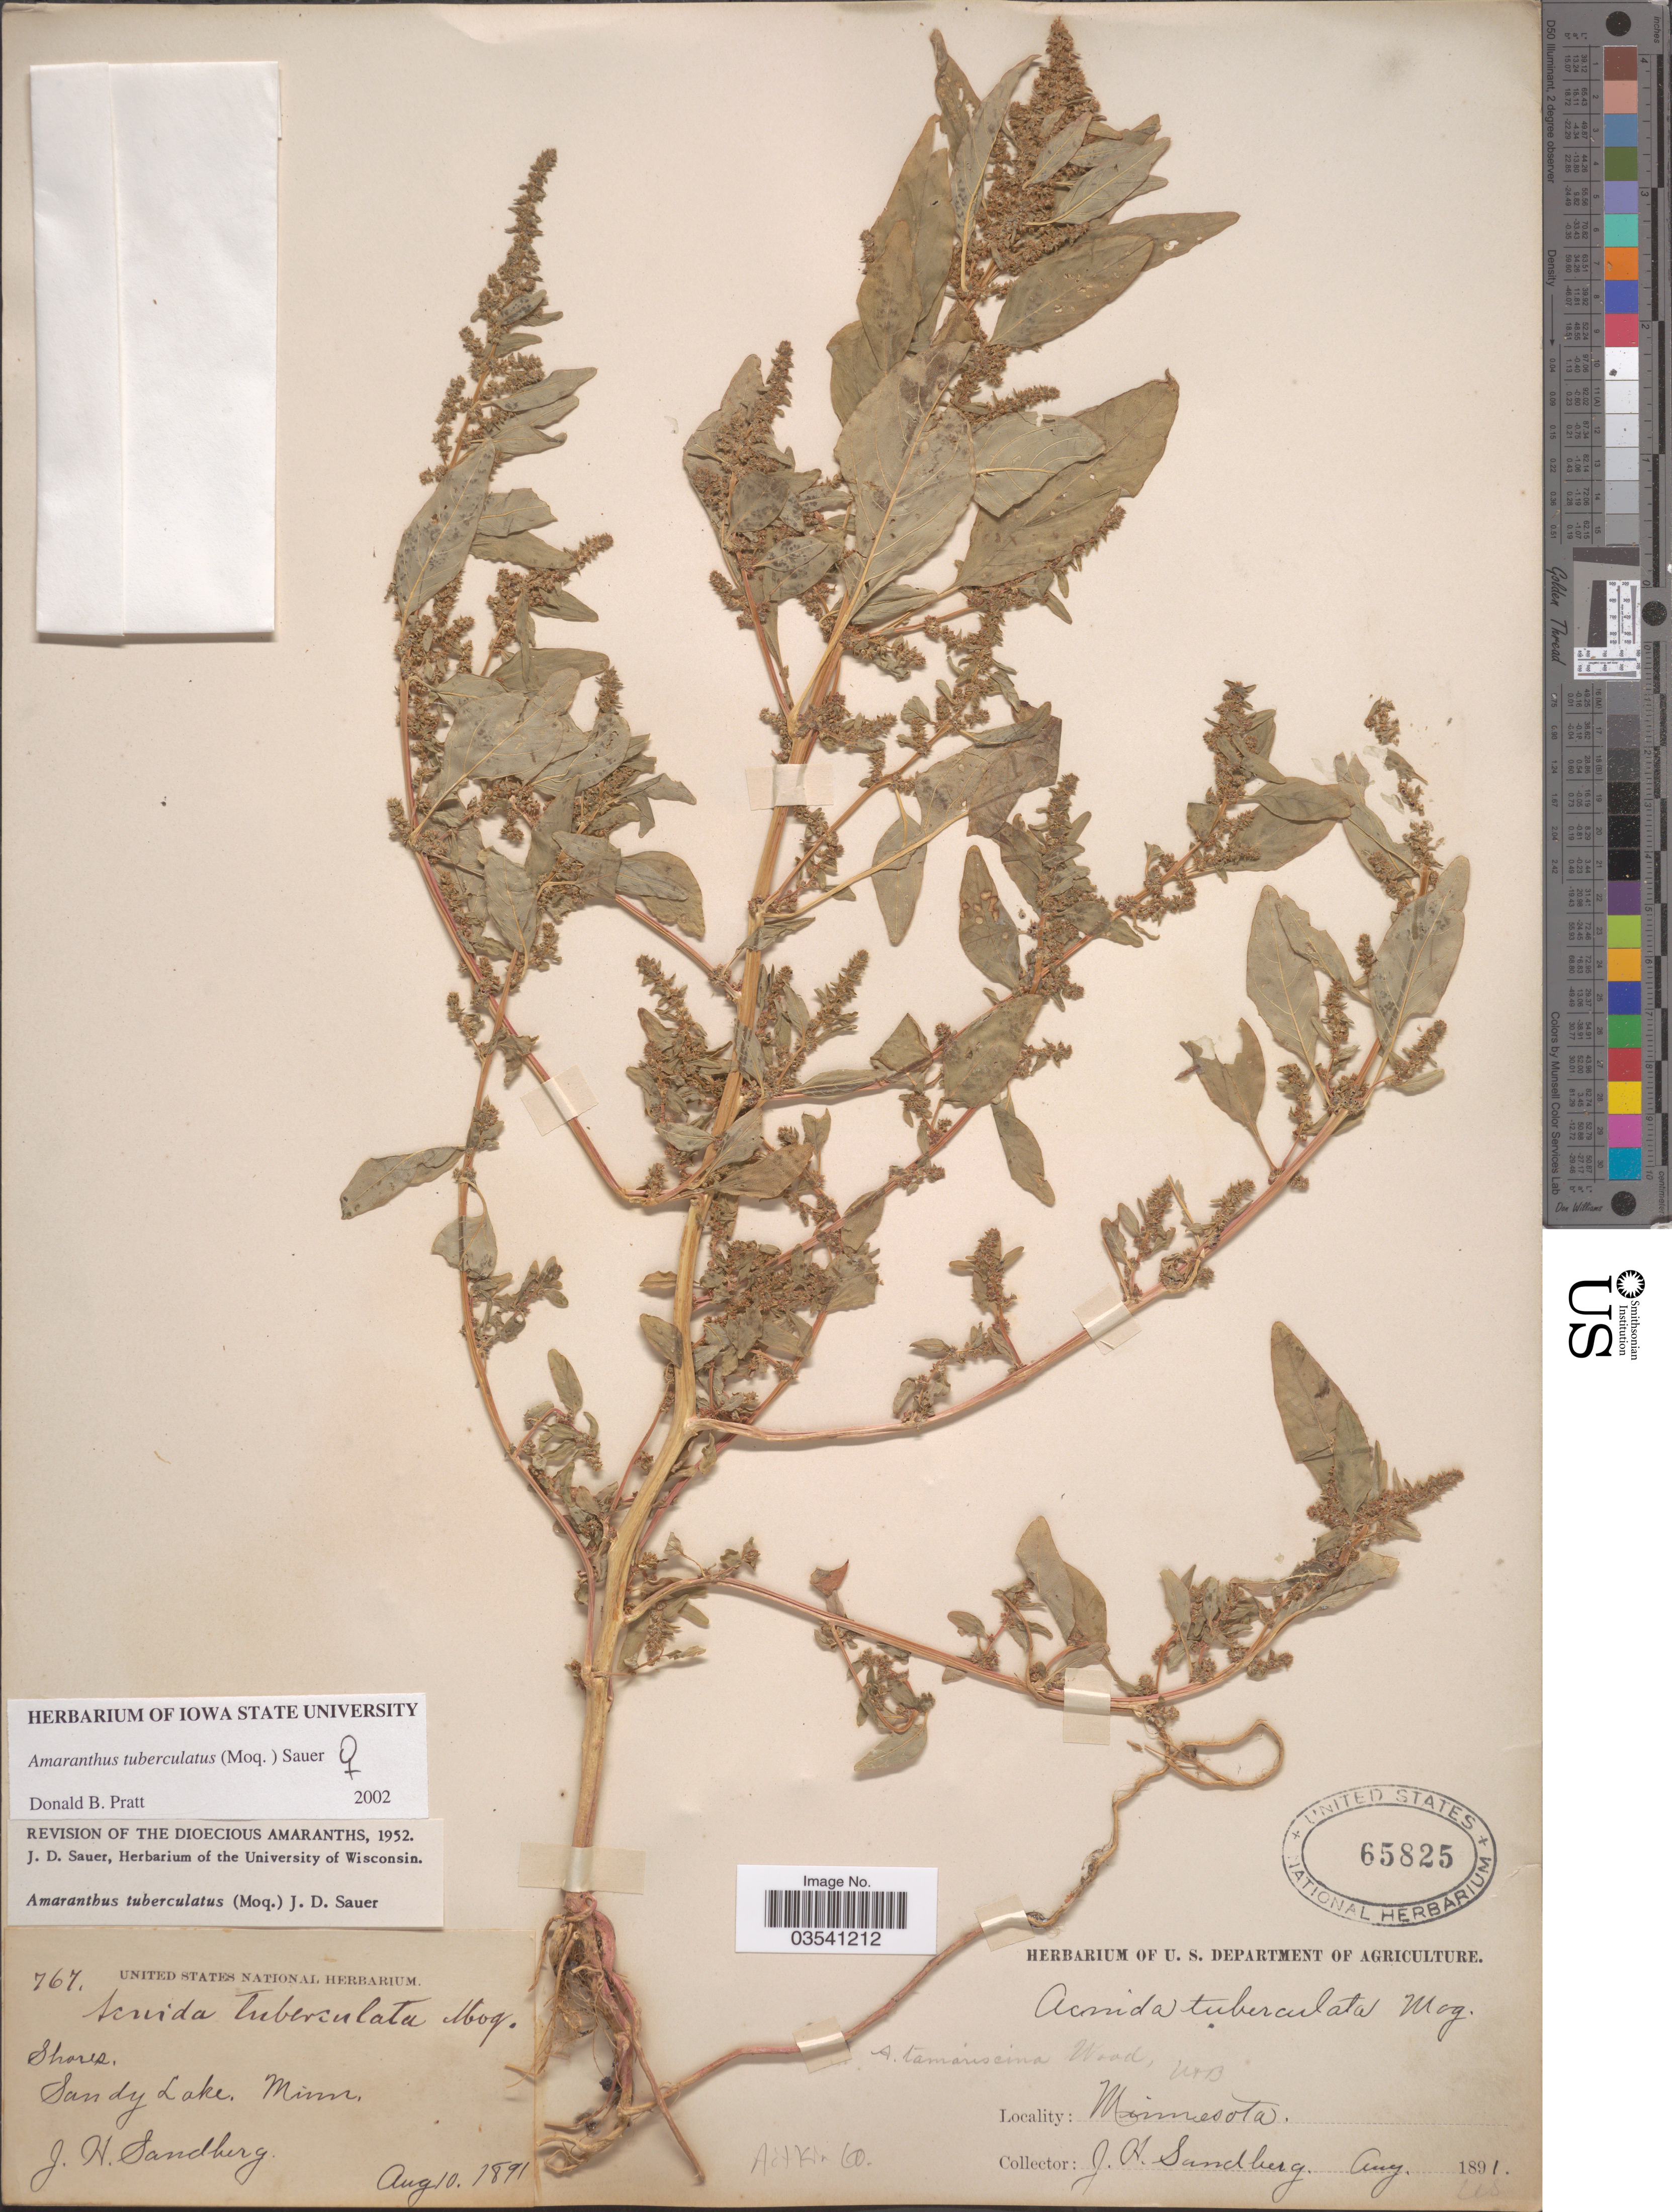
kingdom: Plantae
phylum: Tracheophyta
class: Magnoliopsida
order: Caryophyllales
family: Amaranthaceae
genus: Amaranthus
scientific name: Amaranthus tuberculatus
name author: (Moq.) J.D. Sauer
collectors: J. H. Sandberg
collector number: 767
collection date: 1891-08-10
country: United States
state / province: Minnesota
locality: Sandy Lake. Aitken Co.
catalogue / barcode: US 65825